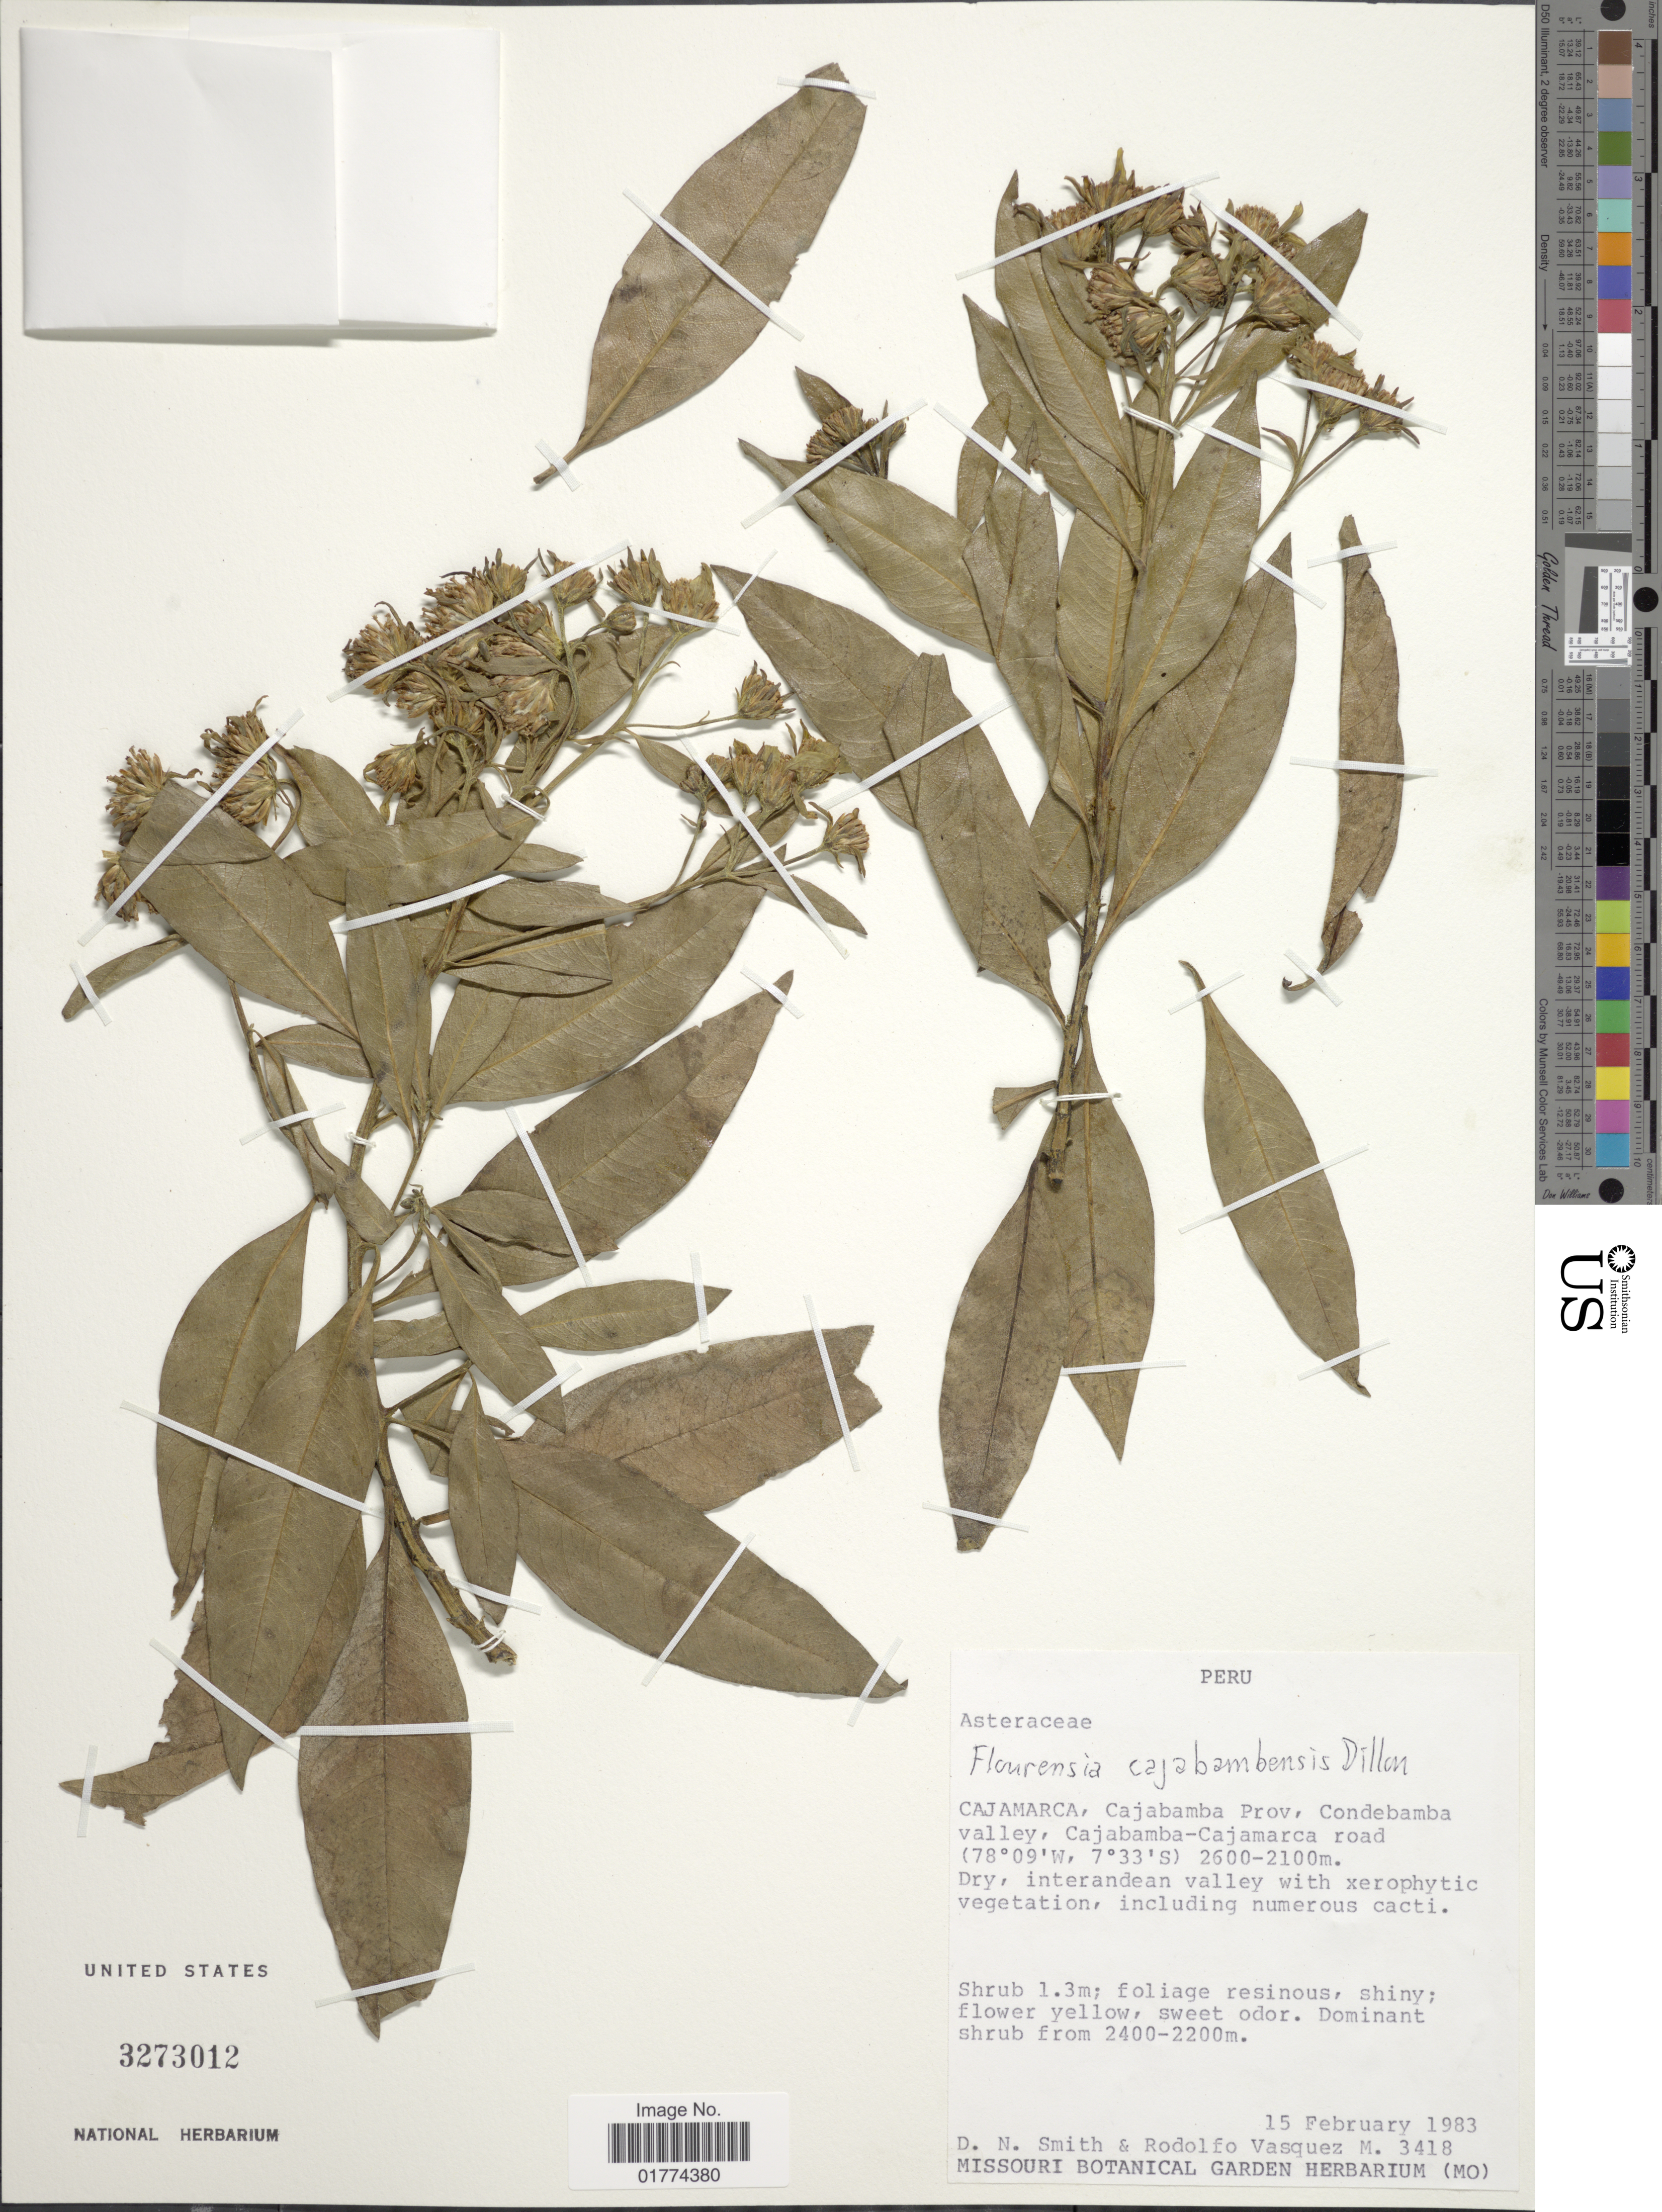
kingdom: Plantae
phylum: Tracheophyta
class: Magnoliopsida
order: Asterales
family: Asteraceae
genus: Flourensia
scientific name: Flourensia cajabambensis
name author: M.O. Dillon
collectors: D. Smith & R. Vásquez M.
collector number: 3418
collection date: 1983-02-15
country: Peru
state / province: Cajamarca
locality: Cajabamba Prov, Condebamba valley, Cajabamba-Cajamarca road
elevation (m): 2100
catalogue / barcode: US 3273012